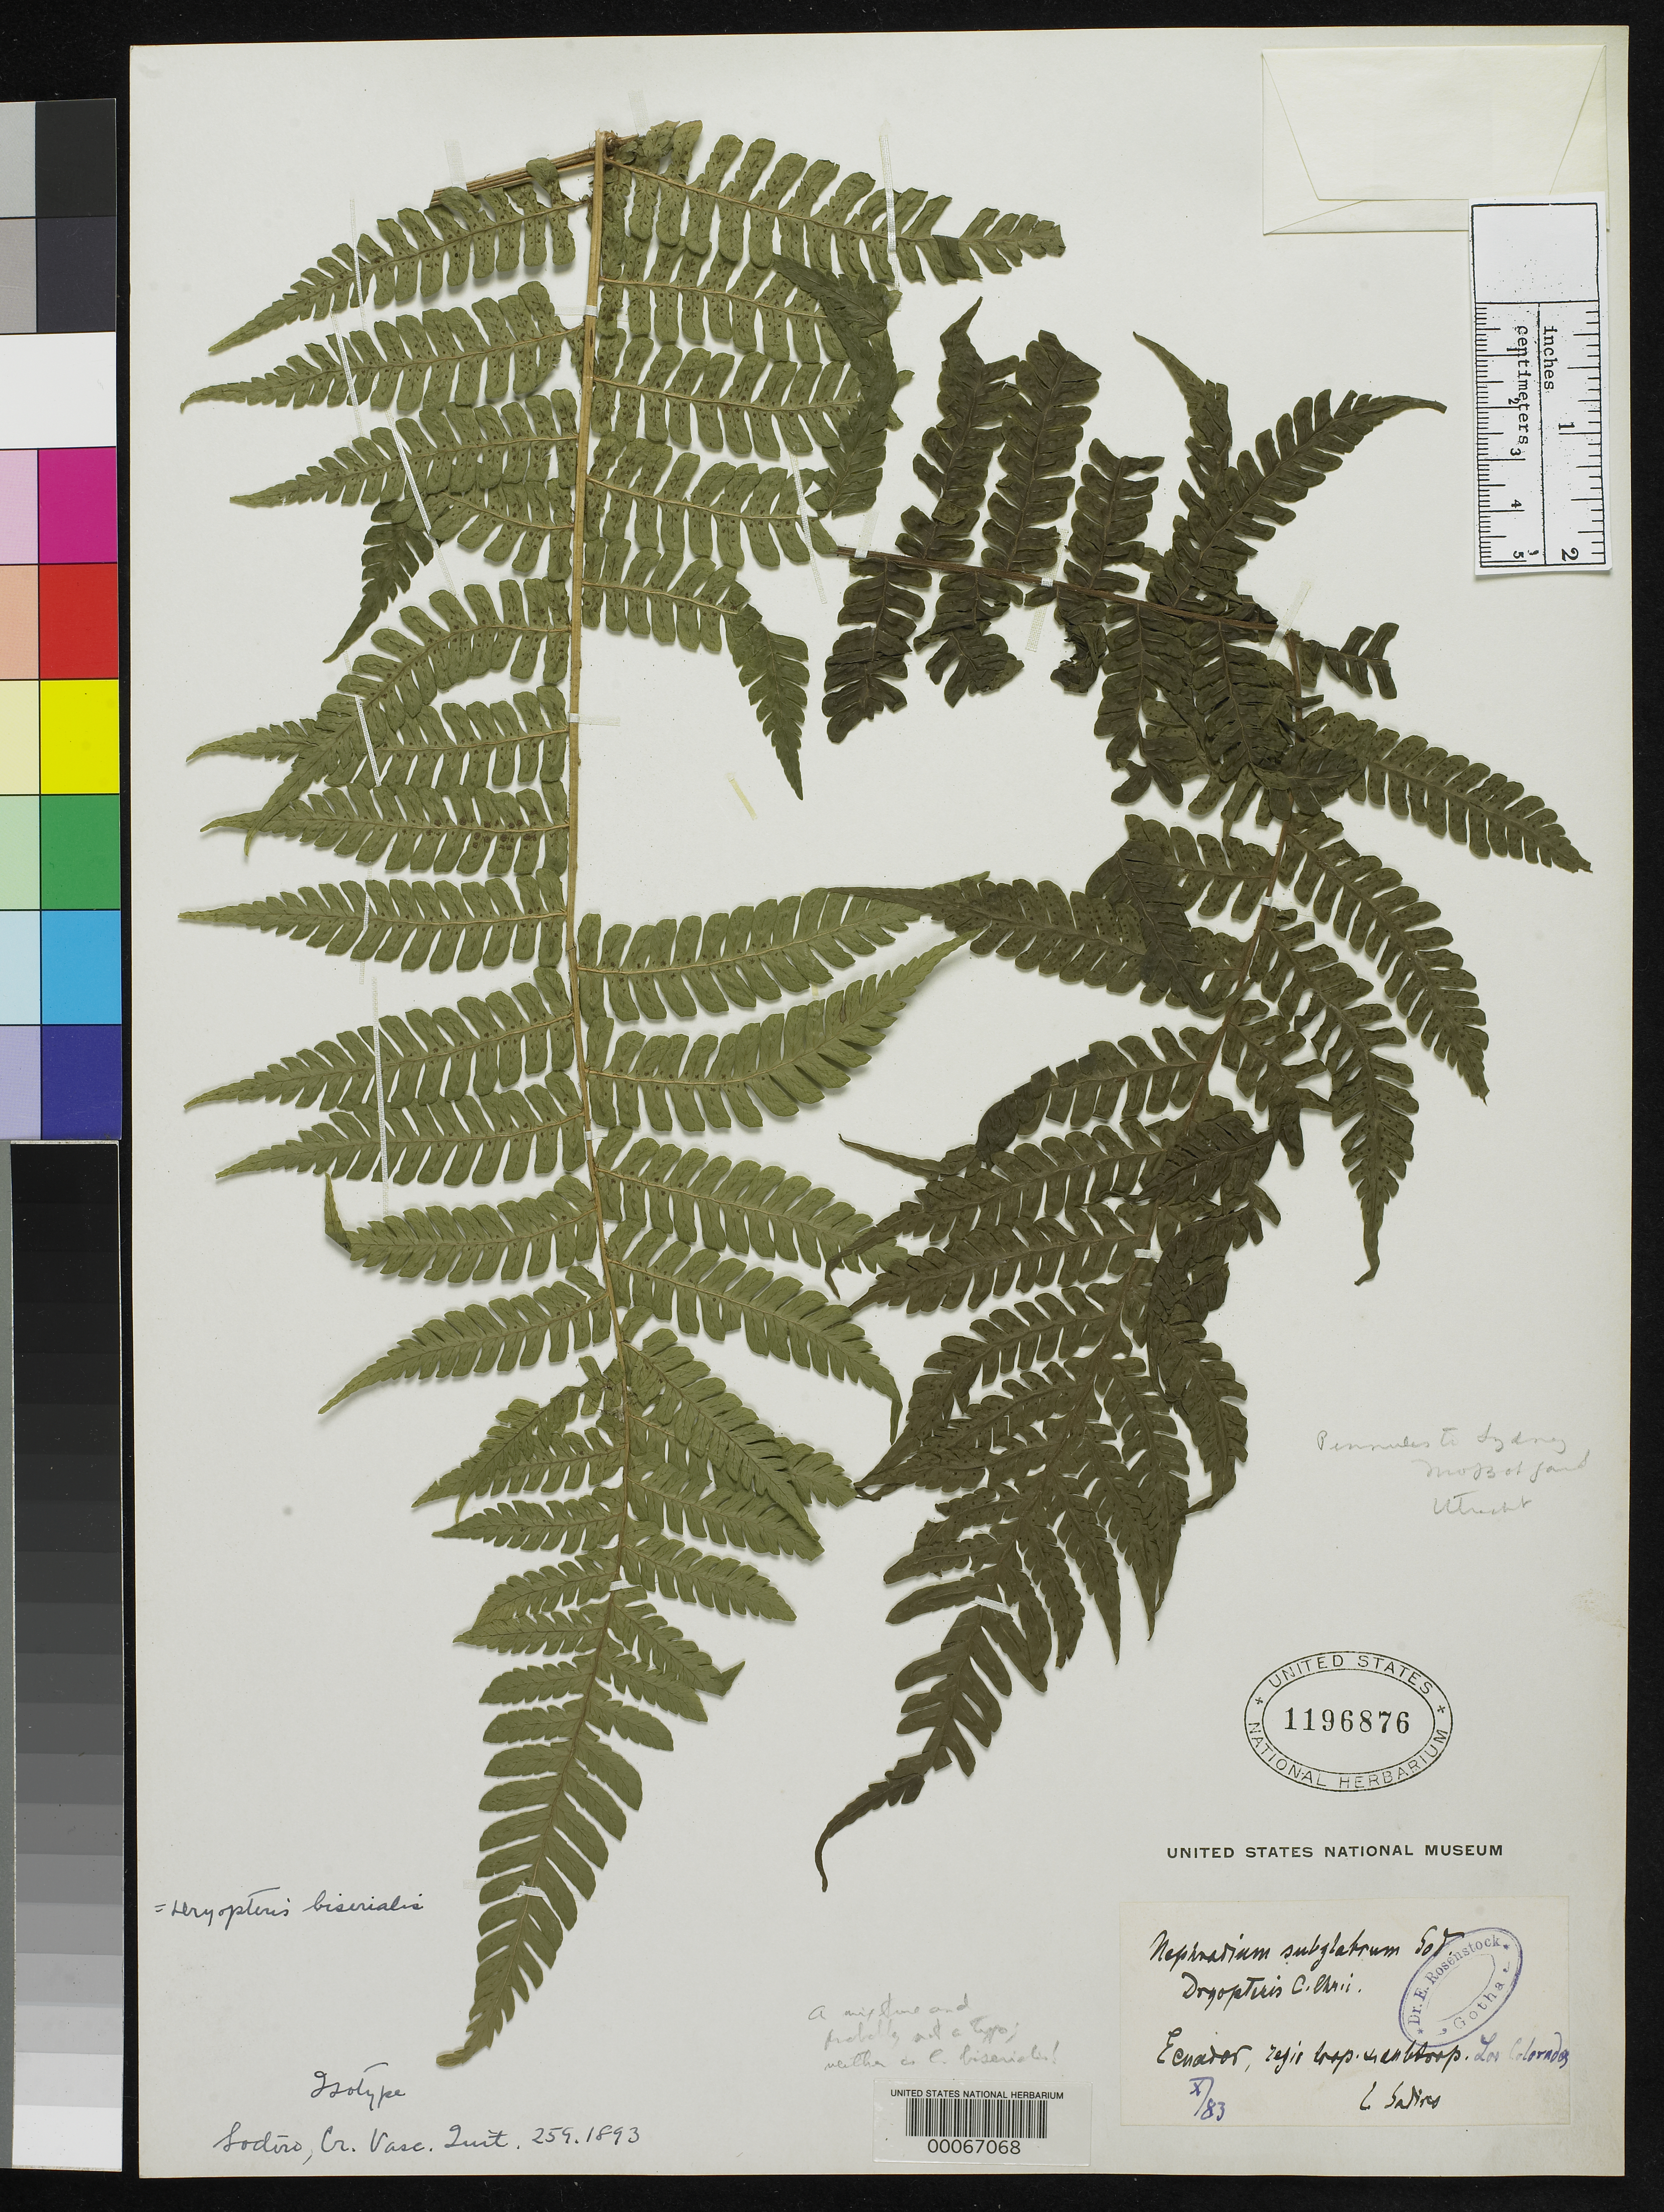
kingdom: Plantae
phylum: Tracheophyta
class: Polypodiopsida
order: Polypodiales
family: Dryopteridaceae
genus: Nephrodium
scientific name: Nephrodium subglabrum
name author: Sodiro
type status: Type Collection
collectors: L. Sodiro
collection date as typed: Oct 1883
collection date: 1883-10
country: Ecuador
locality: Los Colorados.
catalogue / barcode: US 1196876